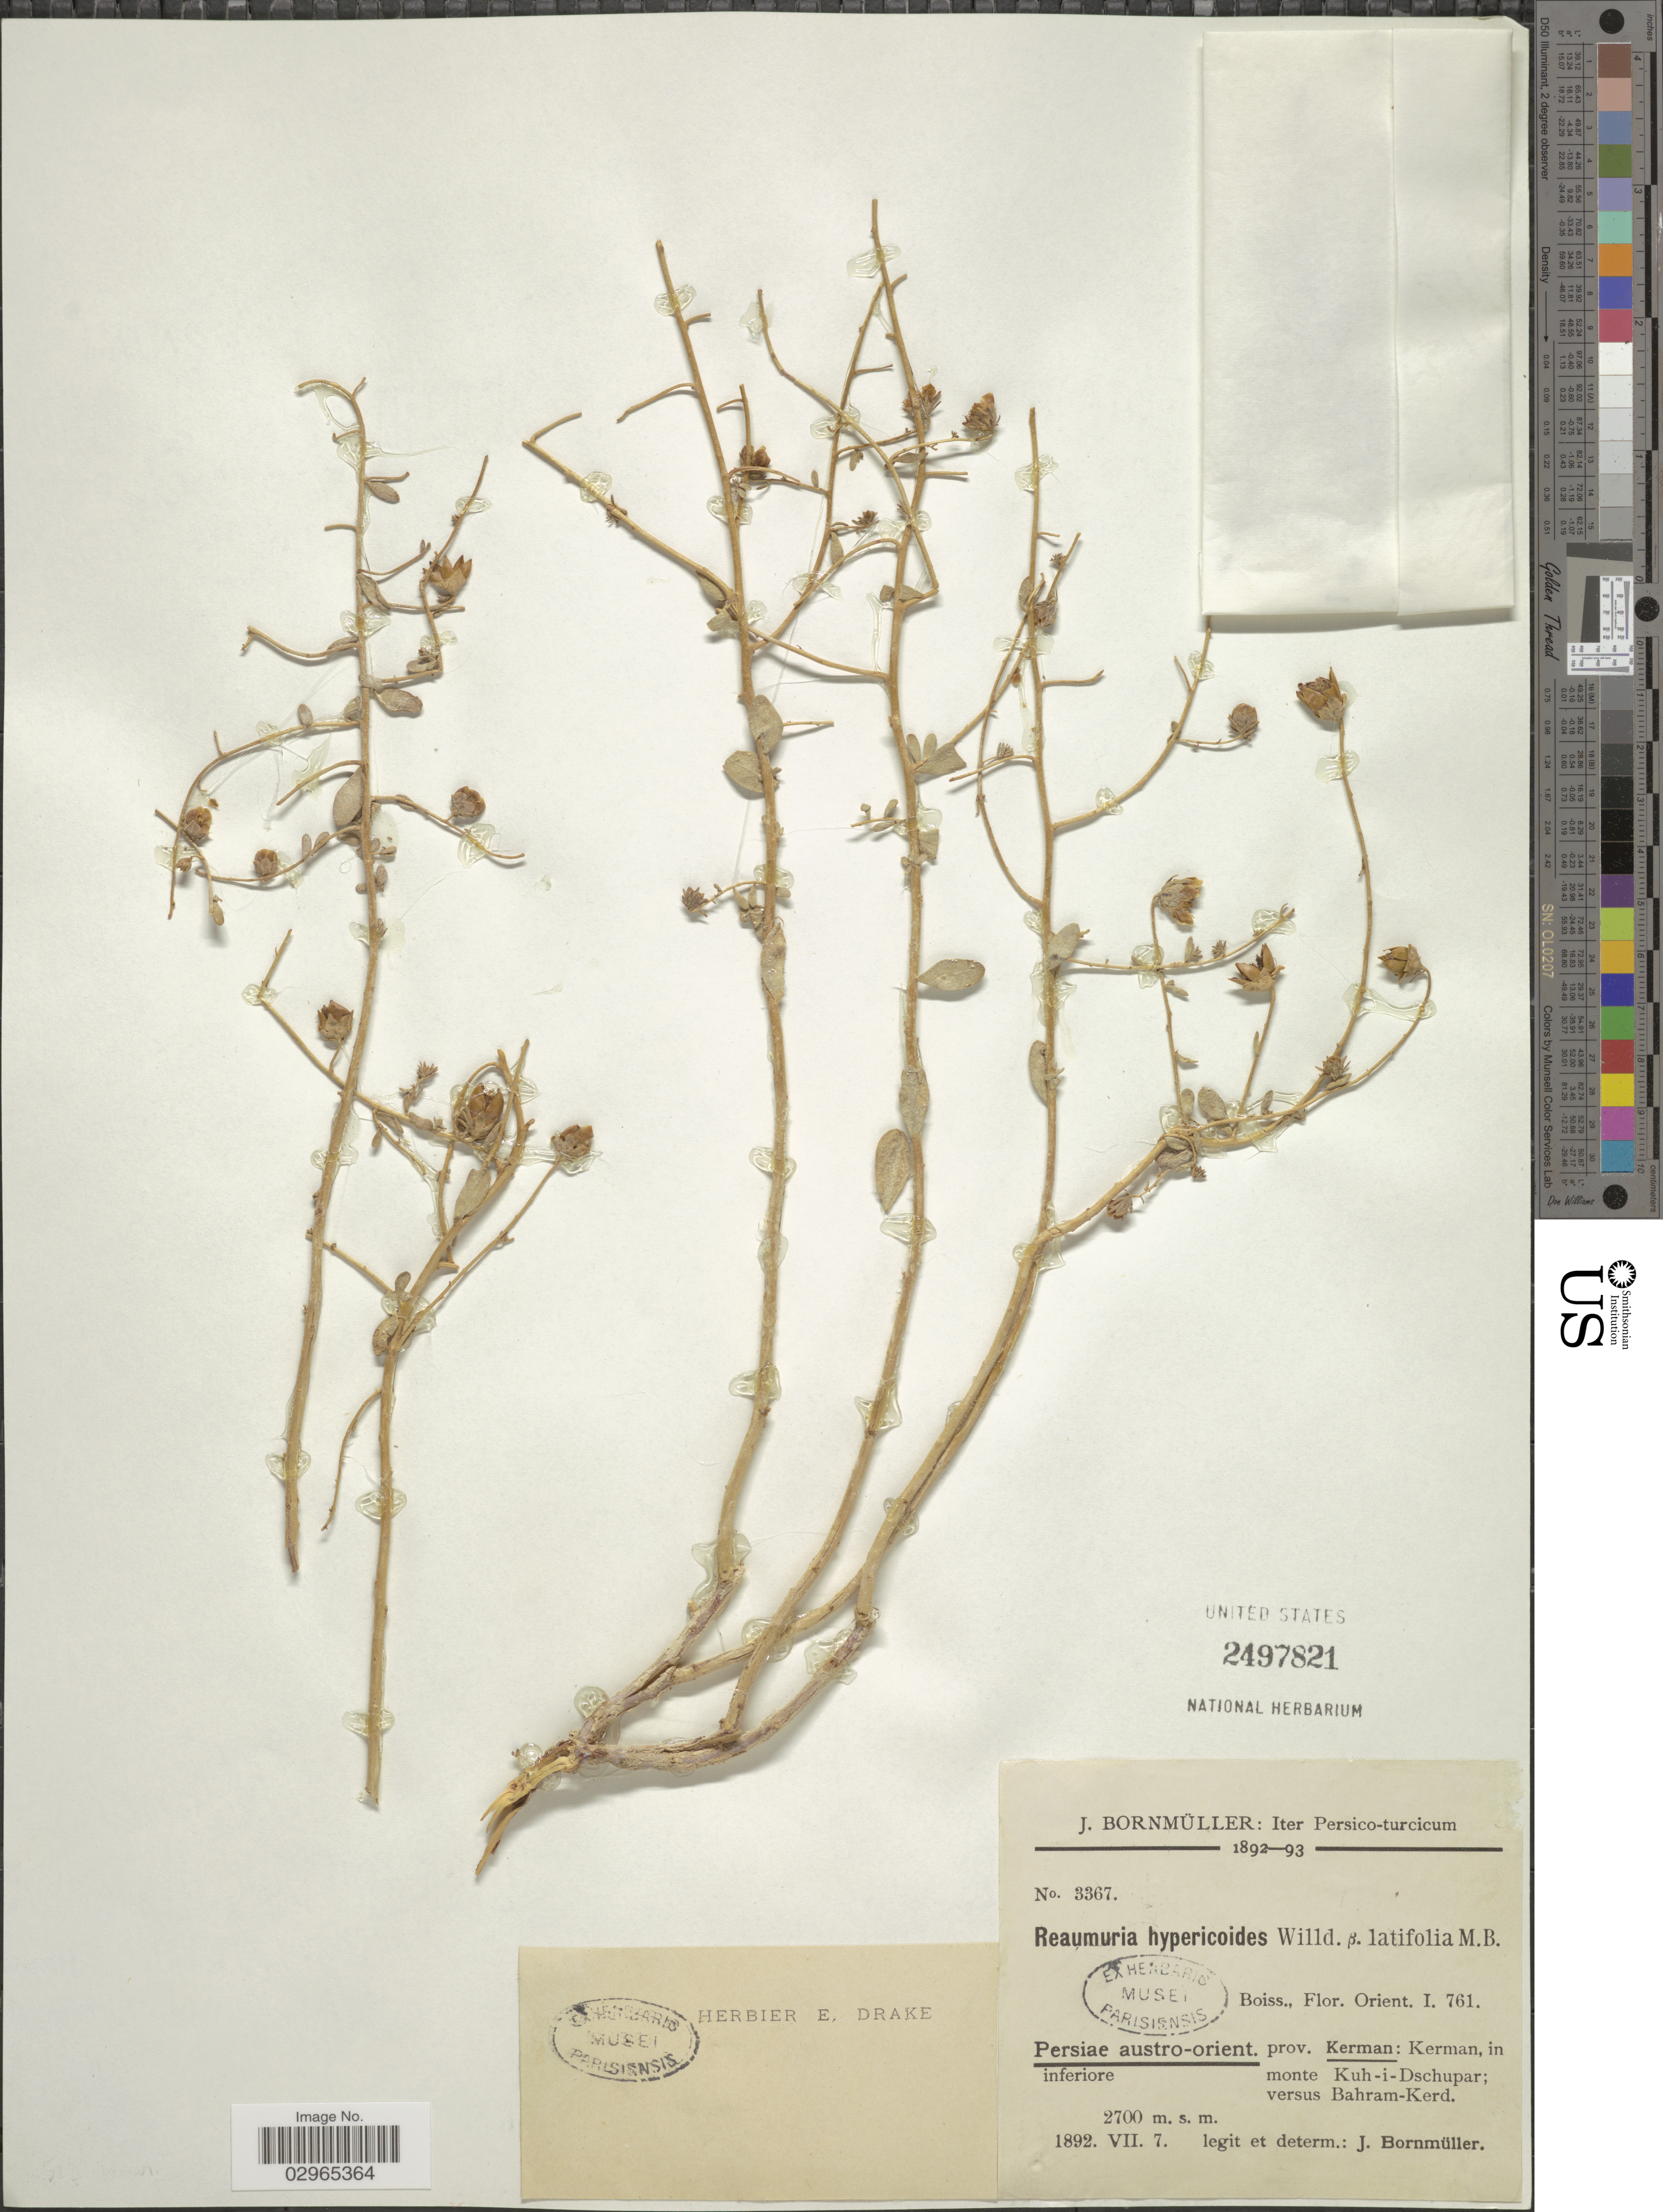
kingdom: Plantae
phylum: Tracheophyta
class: Magnoliopsida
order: Caryophyllales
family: Tamaricaceae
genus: Reaumuria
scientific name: Reaumuria hypericoides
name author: Willd.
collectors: J. Bornmüller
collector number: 3367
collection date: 1892-07-07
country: Iran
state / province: Kerman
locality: Persiae austro-orient. prov. Kerman: Kerman, in inferiore monte Kuh-i-Dschupar; versus Bahram-Kerd.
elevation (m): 2700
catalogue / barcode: US 2497821